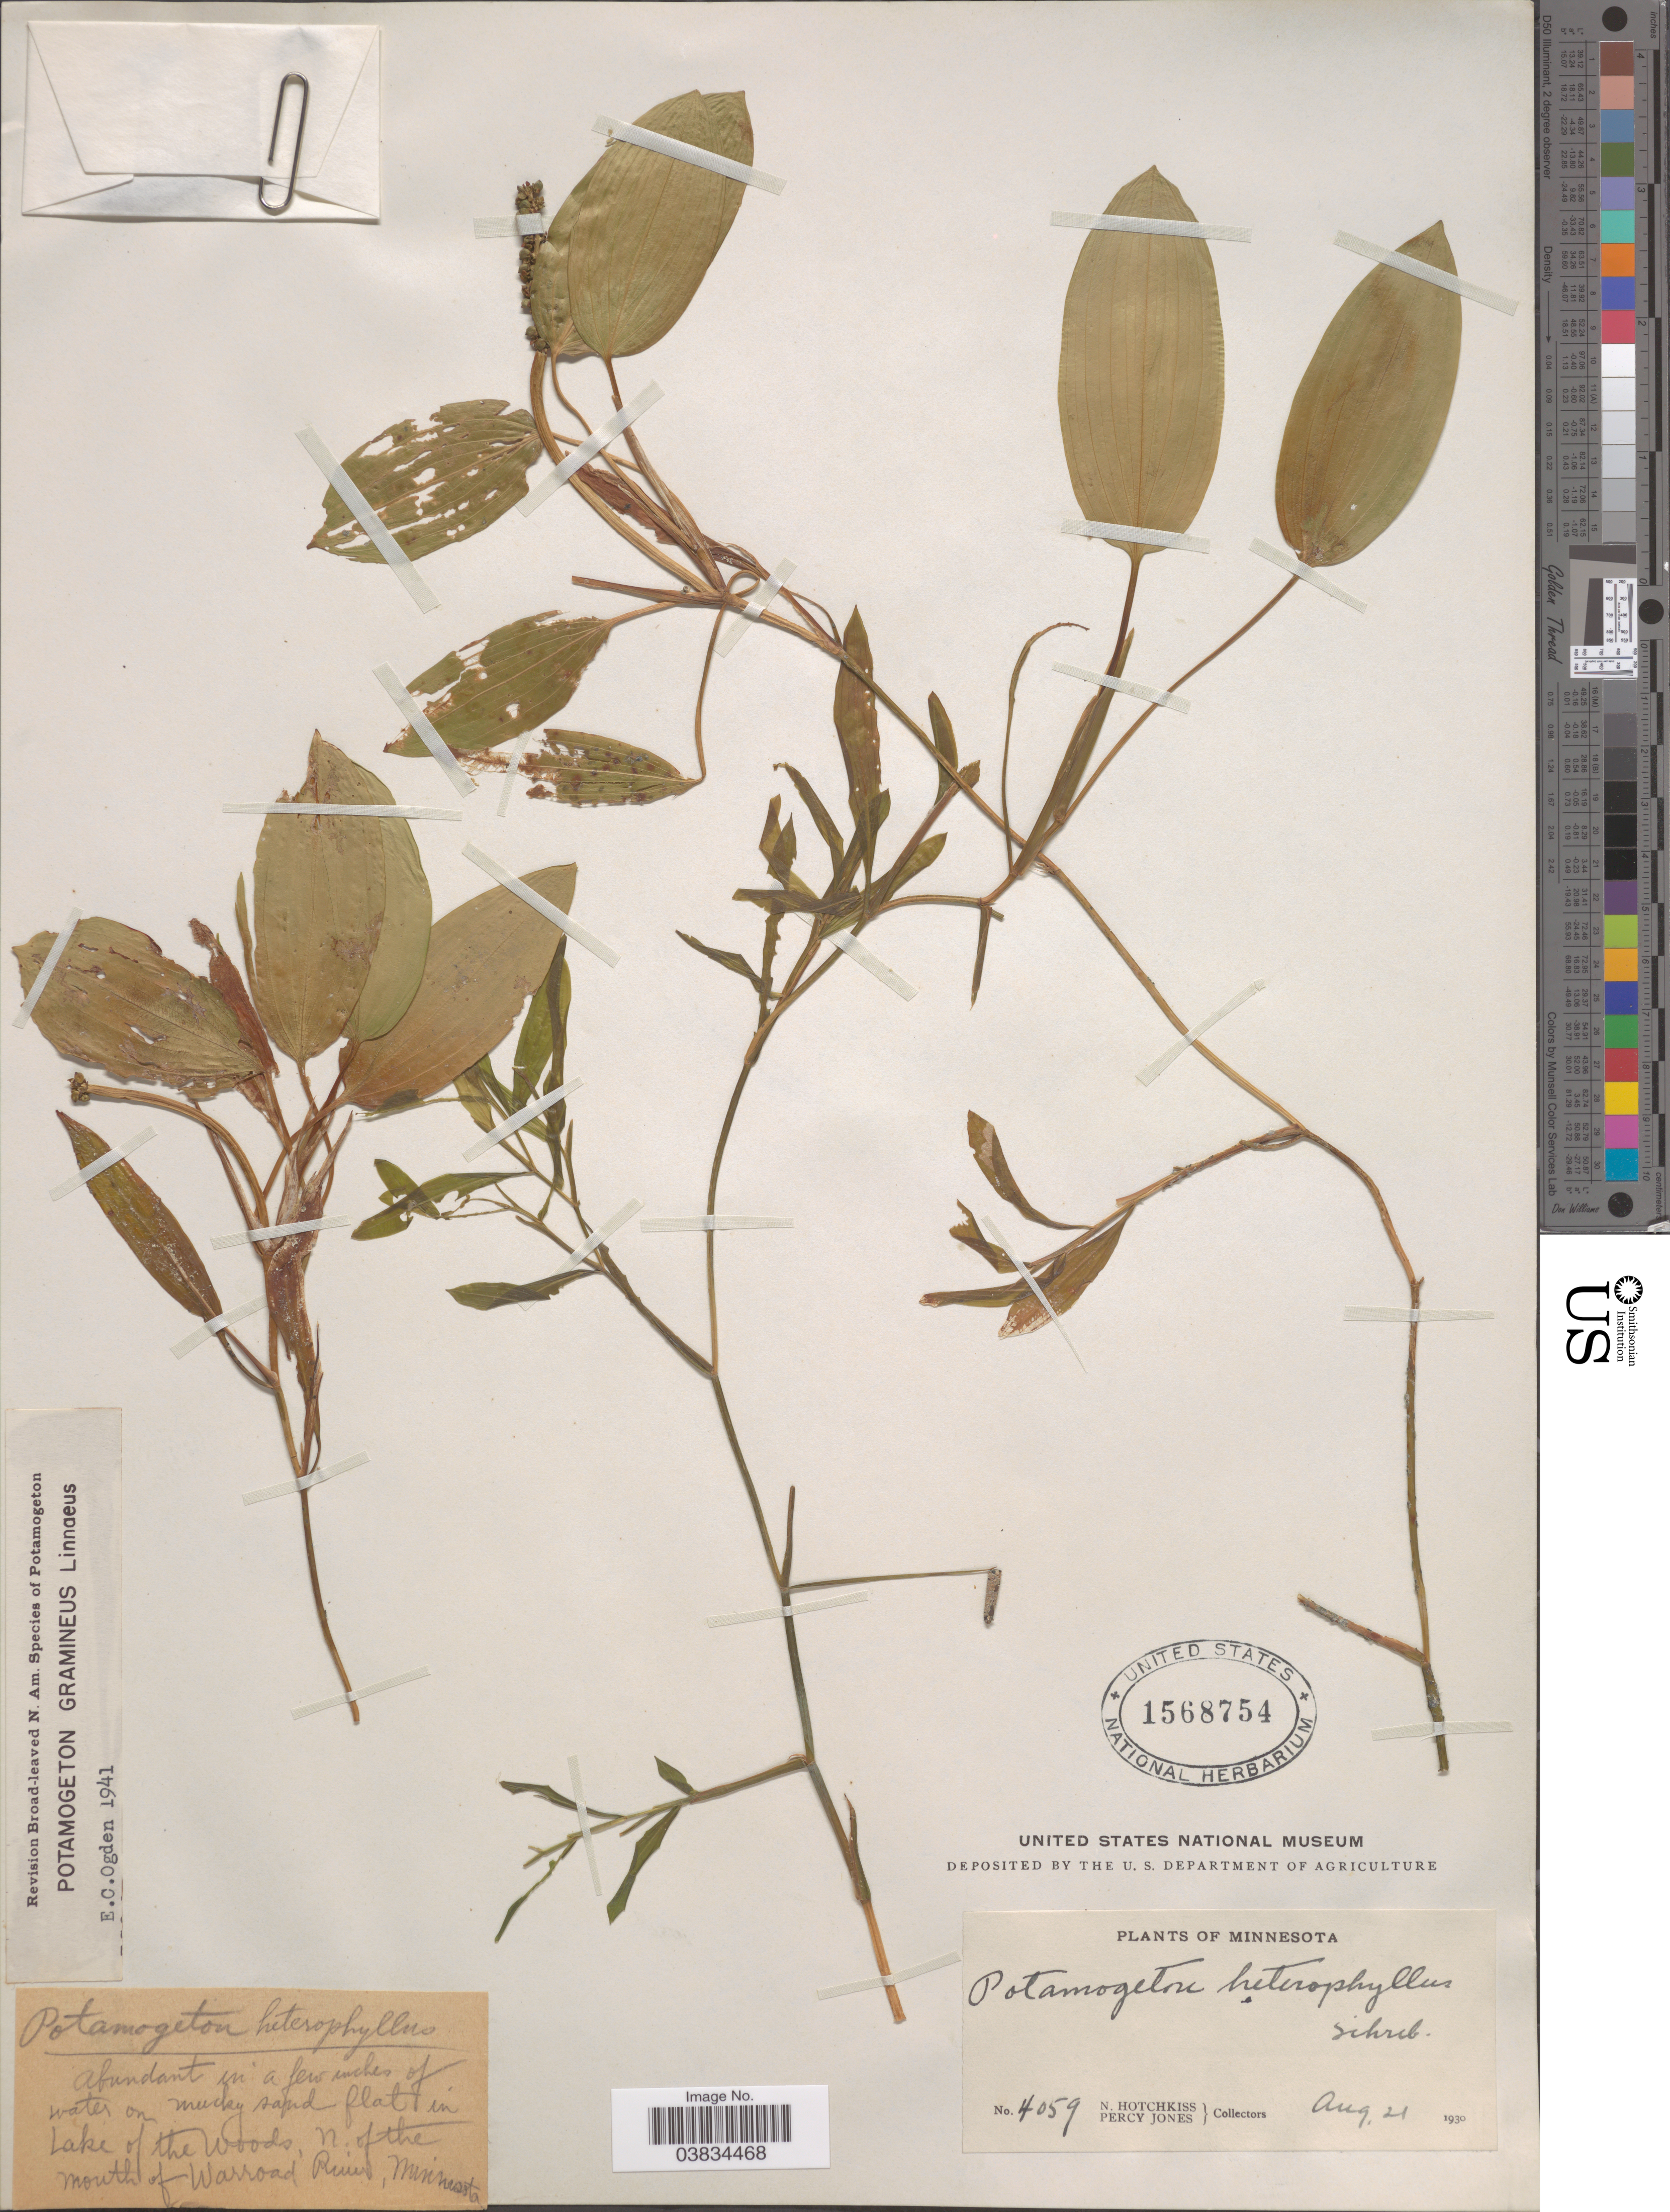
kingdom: Plantae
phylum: Tracheophyta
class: Liliopsida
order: Alismatales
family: Potamogetonaceae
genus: Potamogeton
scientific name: Potamogeton gramineus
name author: L.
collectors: N. Hotchkiss & P. Jones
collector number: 4059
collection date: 1930-08-21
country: United States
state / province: Minnesota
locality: In Lake of the Woods, N. of the mouth of Warroad Ruins.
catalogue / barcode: US 1568754